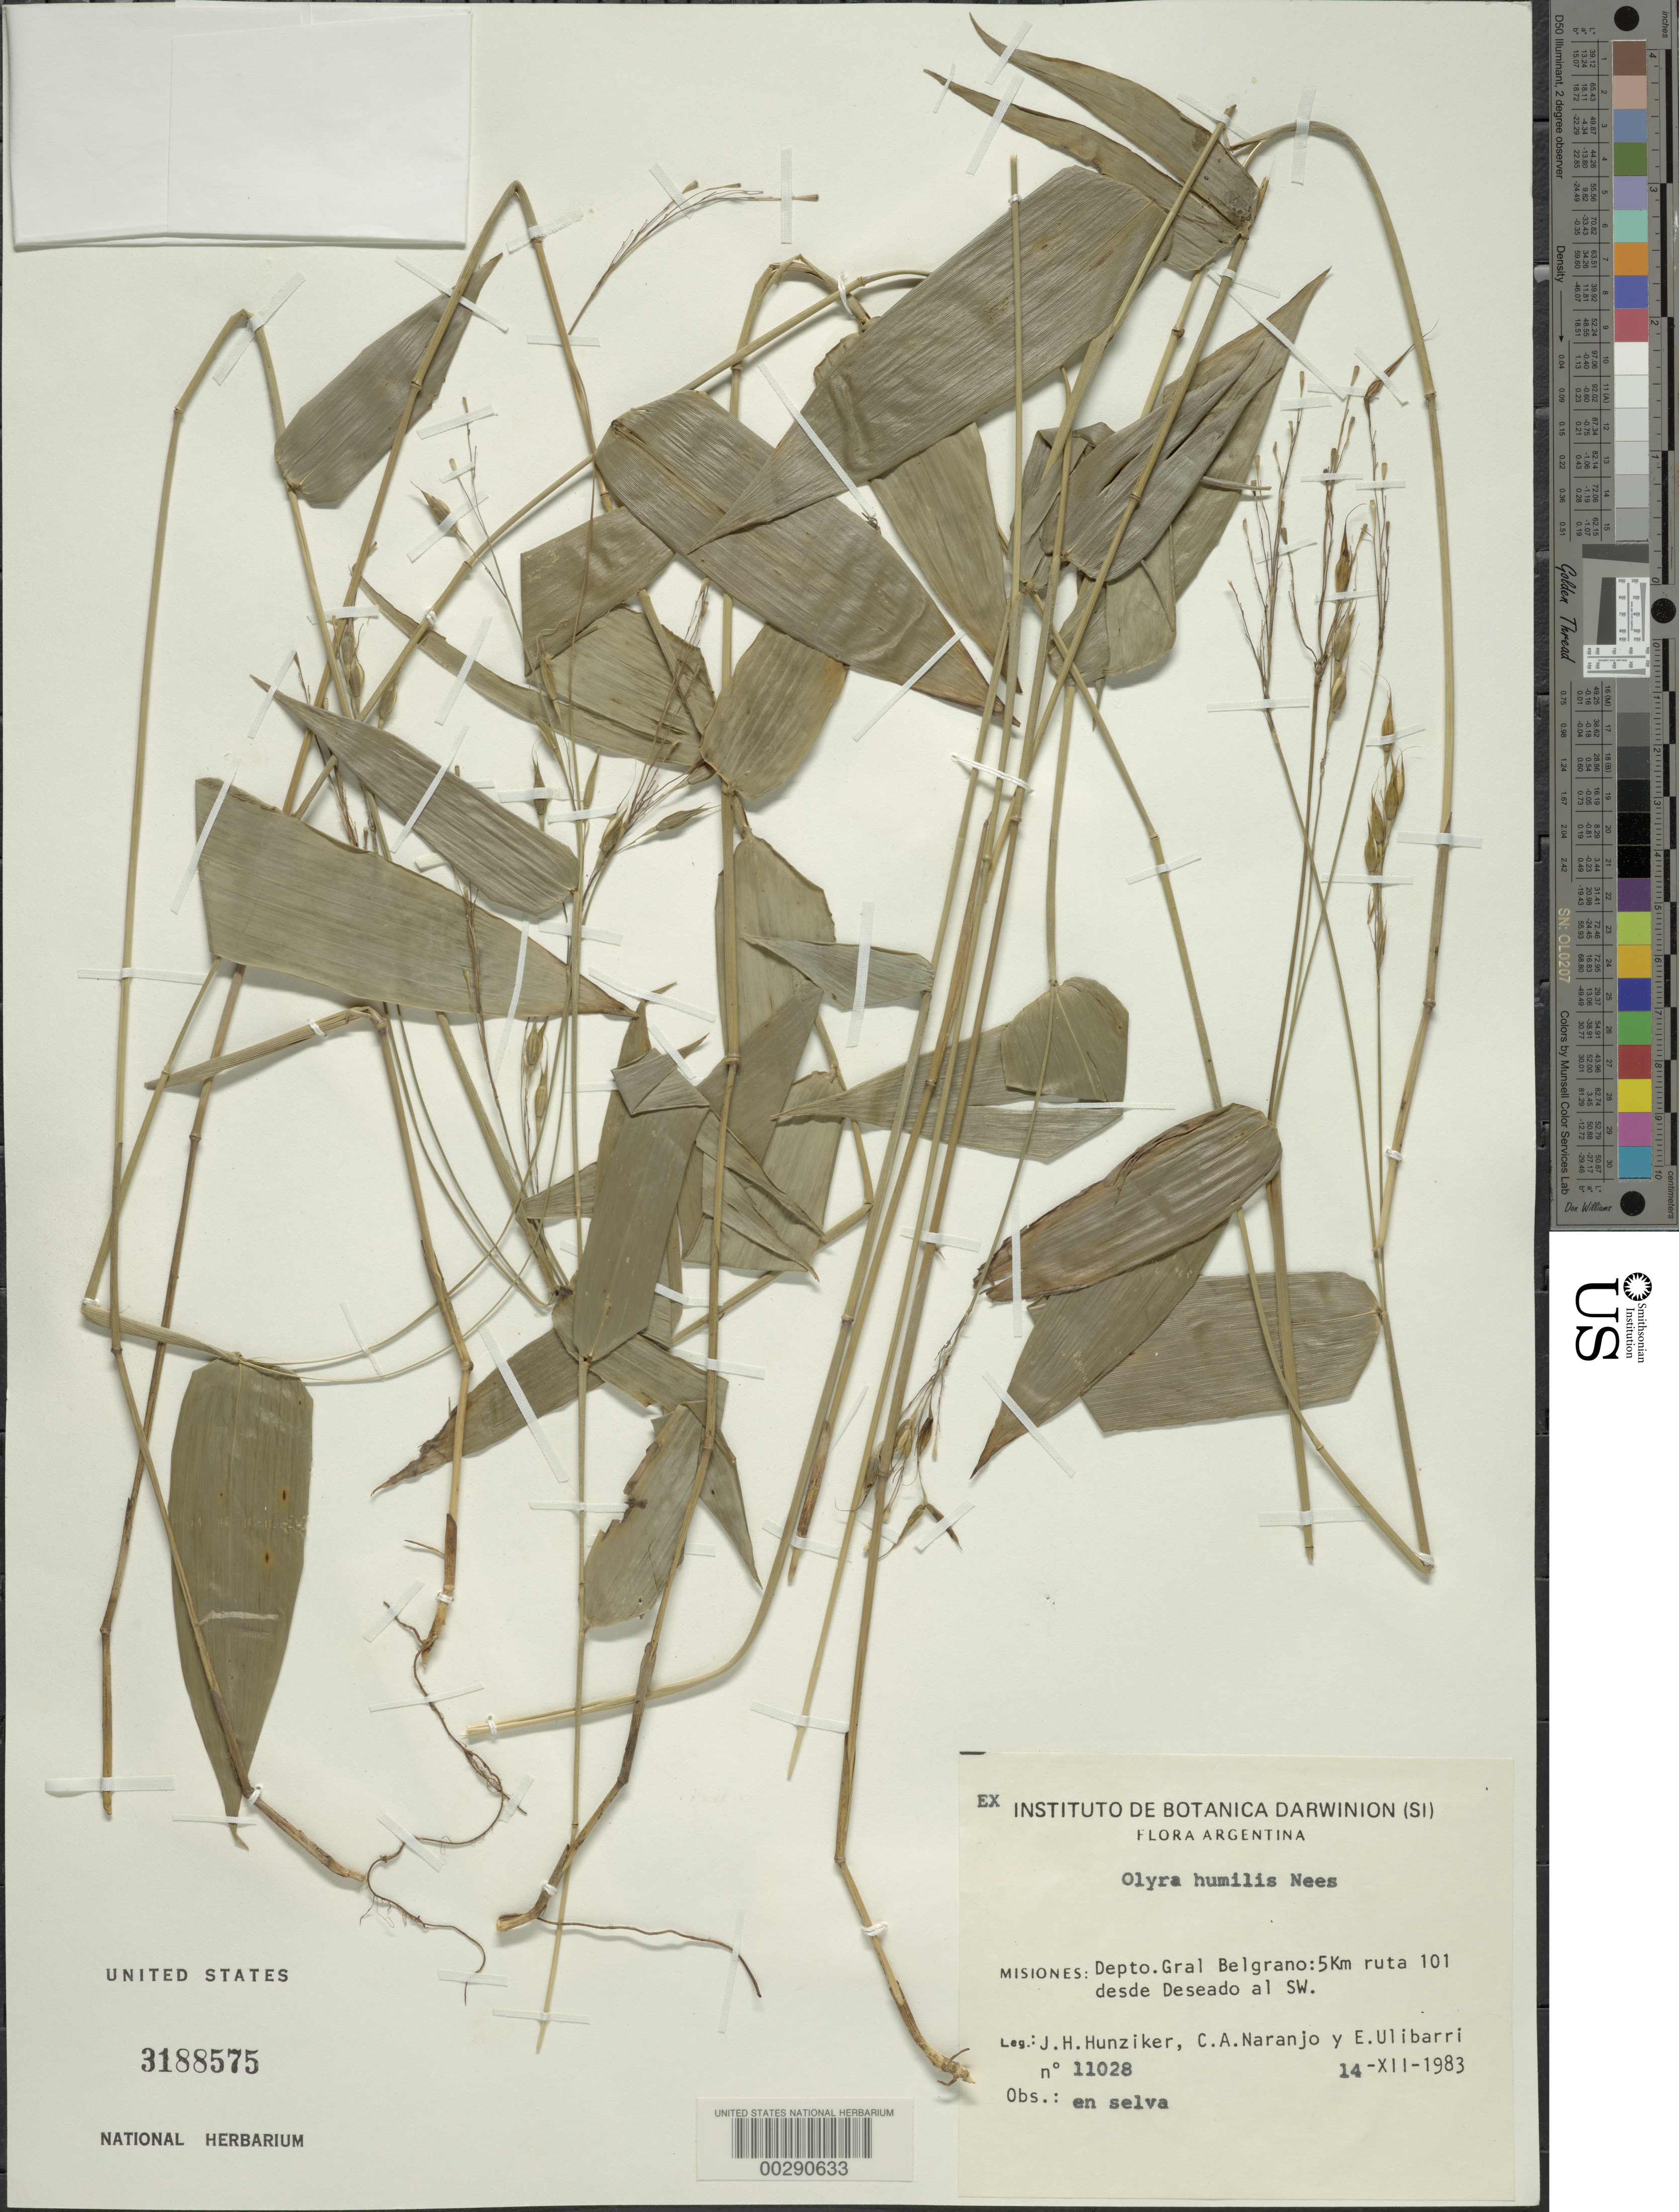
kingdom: Plantae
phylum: Tracheophyta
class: Liliopsida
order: Poales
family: Poaceae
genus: Olyra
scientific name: Olyra humilis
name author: Nees in Mart.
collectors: J. H. Hunziker, C. Naranjo & E. A. Ulibarri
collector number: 11028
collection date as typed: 14 Dec 1983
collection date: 1983-12-14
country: Argentina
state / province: Misiones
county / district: General Manuel Belgrano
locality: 5 km route 101 from Deseado to the SW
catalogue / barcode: US 3188575